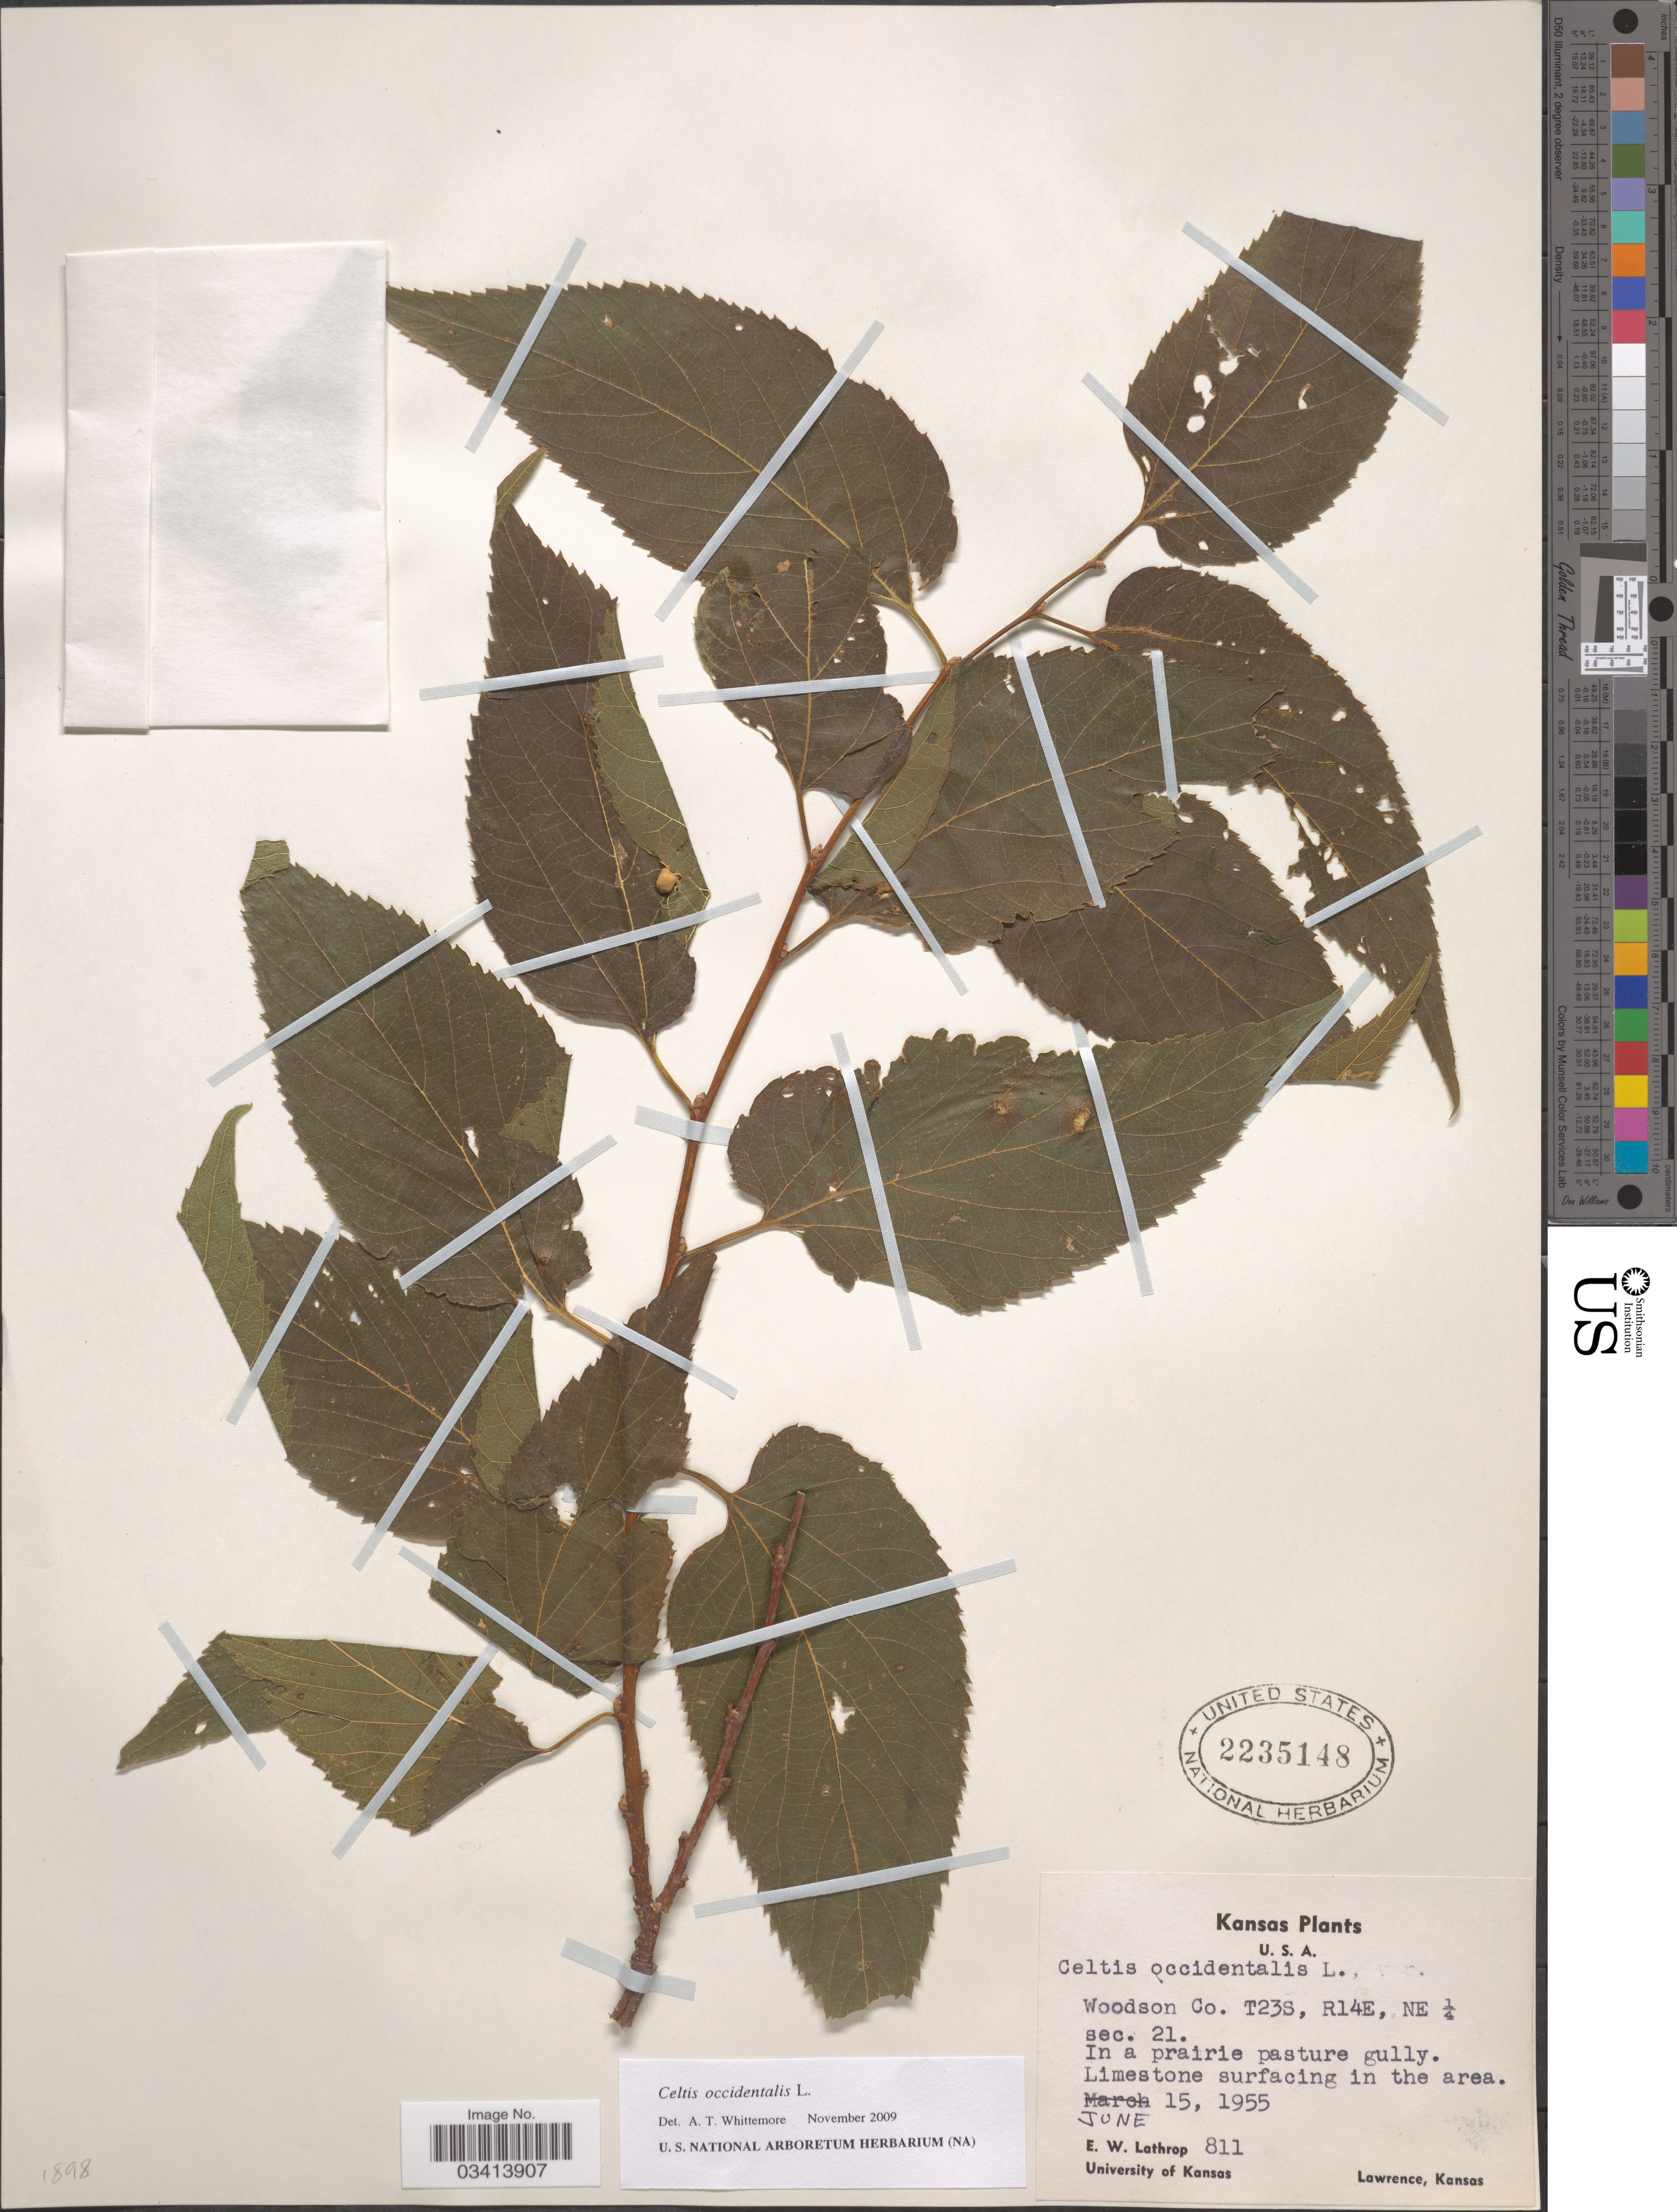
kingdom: Plantae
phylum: Tracheophyta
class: Magnoliopsida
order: Rosales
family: Cannabaceae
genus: Celtis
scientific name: Celtis occidentalis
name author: L.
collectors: E. W. Lathrop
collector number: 811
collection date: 1955-06-15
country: United States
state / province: Kansas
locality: Woodson Co. T23S, R14E, NE ¼ sec. 21.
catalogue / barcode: US 2235148